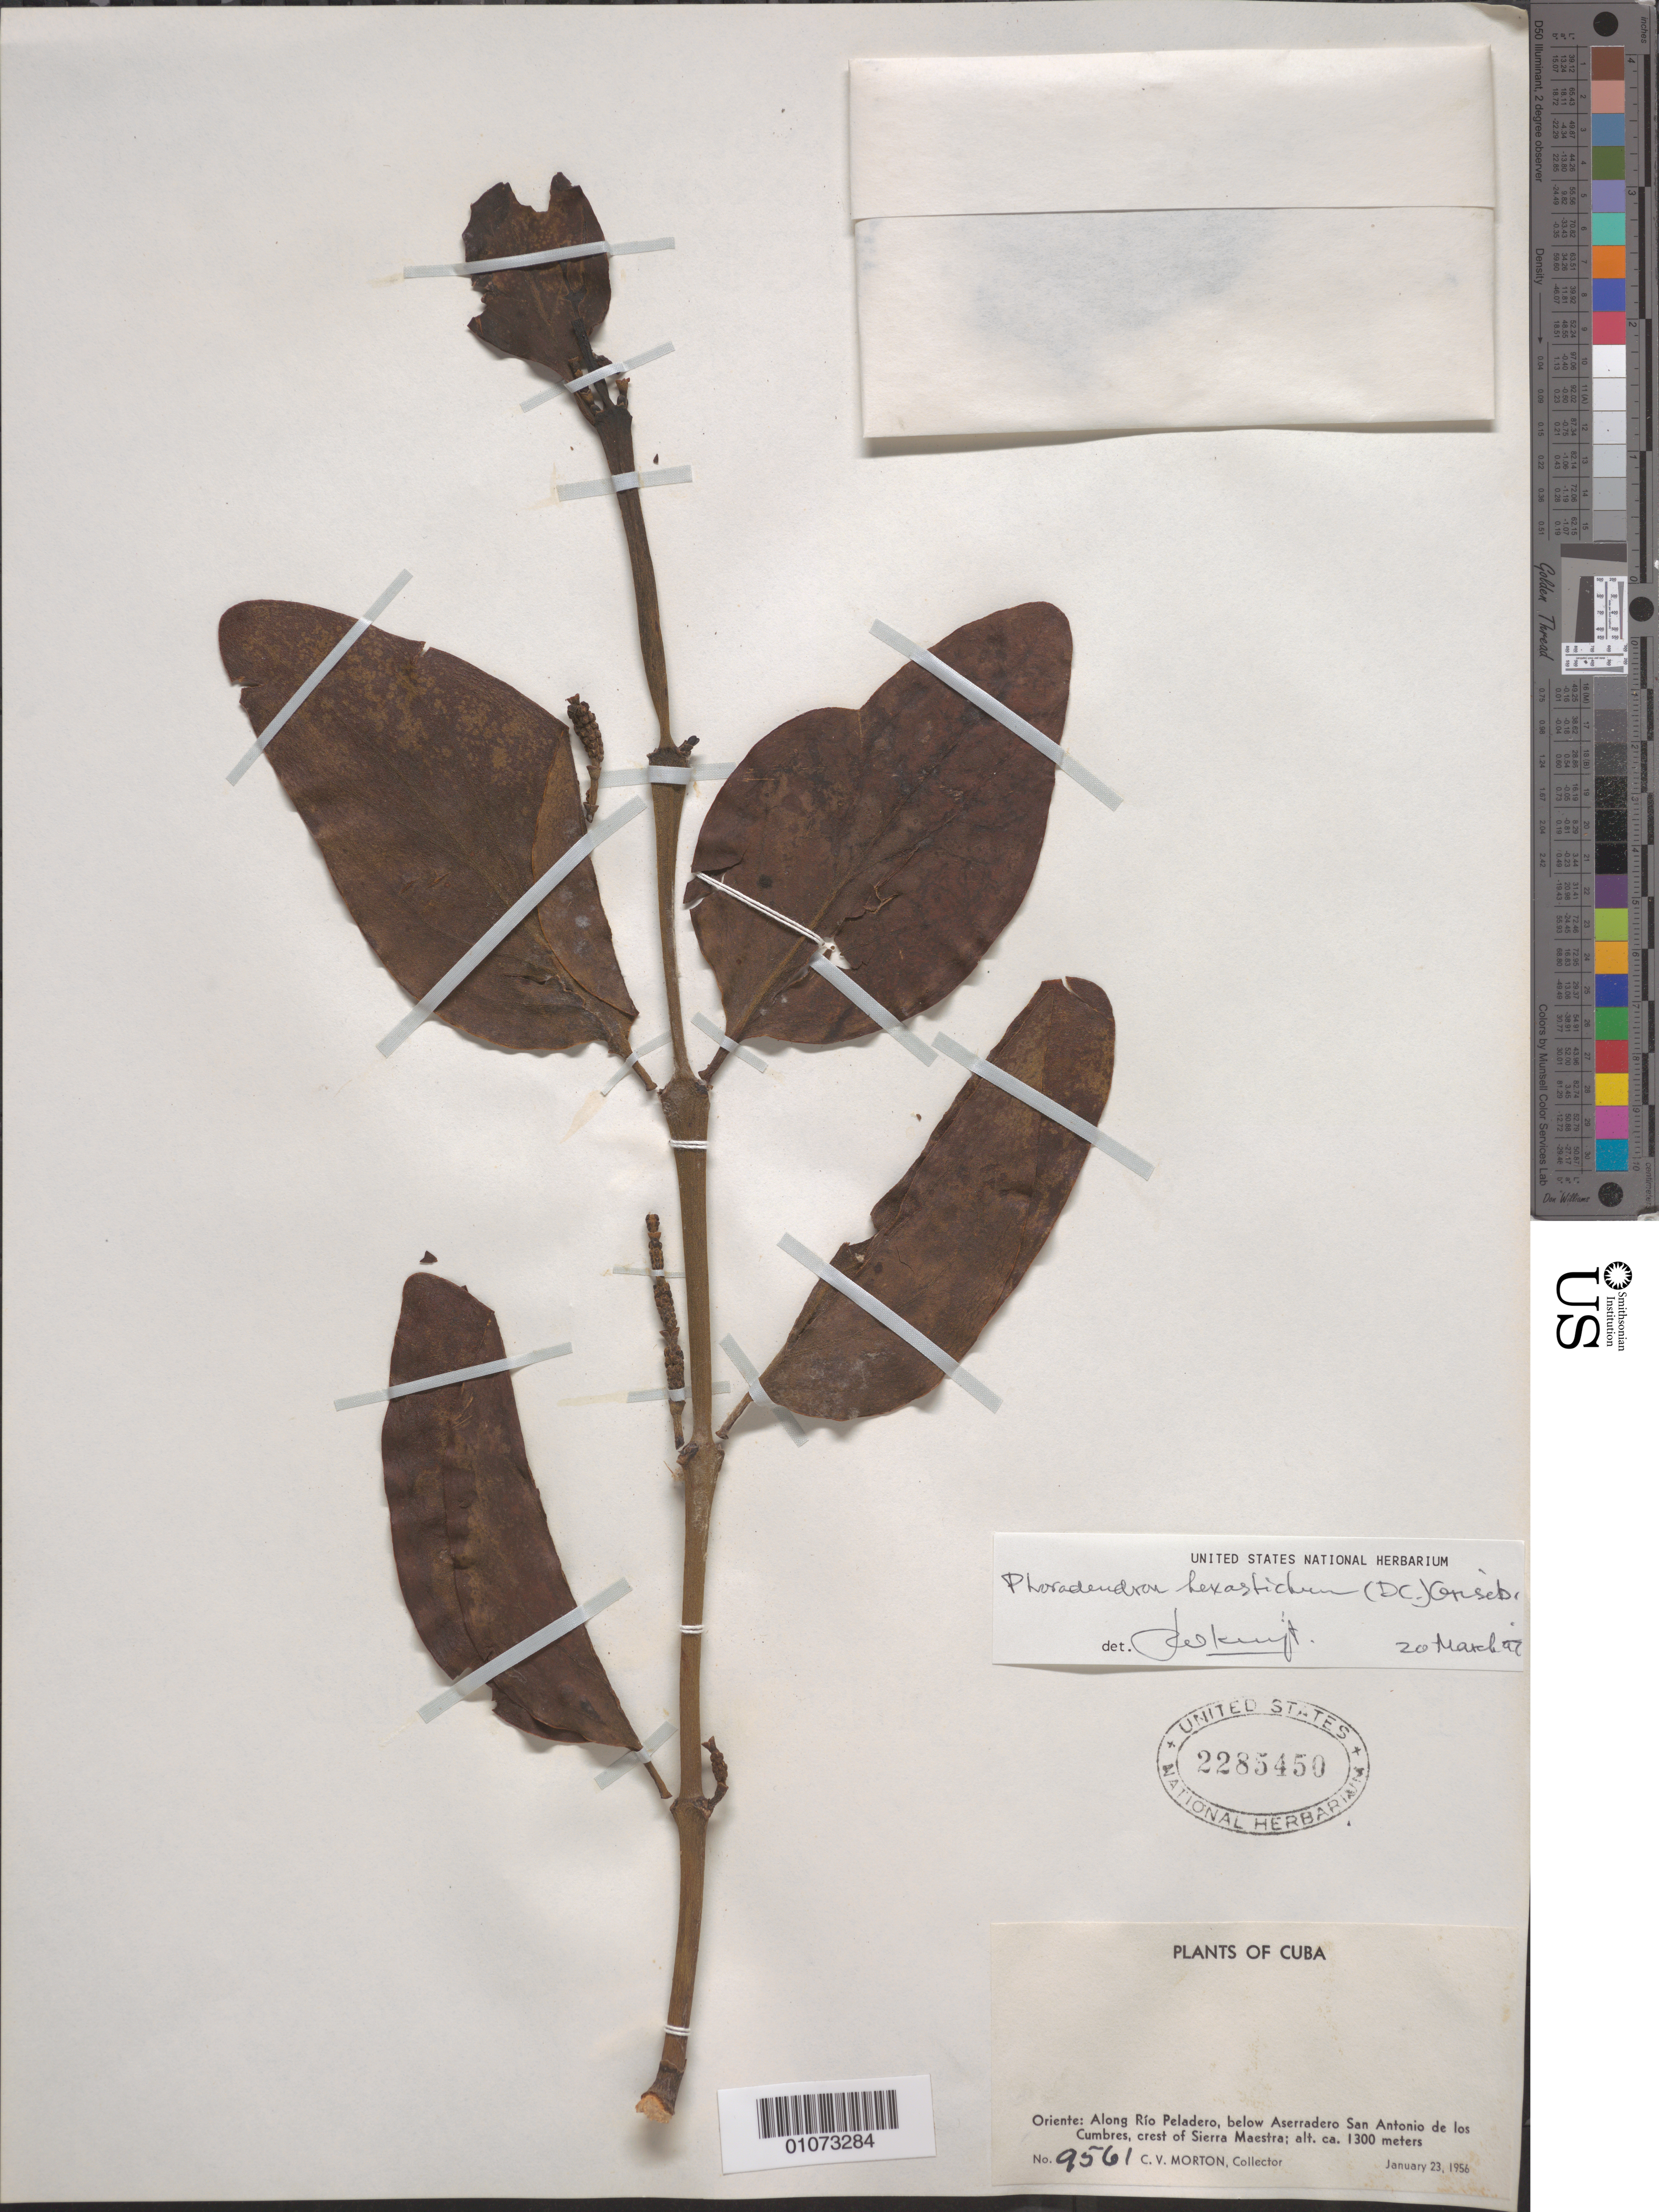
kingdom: Plantae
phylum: Tracheophyta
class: Magnoliopsida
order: Santalales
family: Viscaceae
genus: Phoradendron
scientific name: Phoradendron hexastichum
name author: (DC.) Griseb.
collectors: C. V. Morton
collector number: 9561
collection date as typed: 23 Jan 1956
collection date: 1956-01-23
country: Cuba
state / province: Granma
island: Cuba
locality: Along Rio Peladero, below Aserradero San Andonio de los Cumbres, crest of Sierra Maestra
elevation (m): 1300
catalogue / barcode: US 2285450